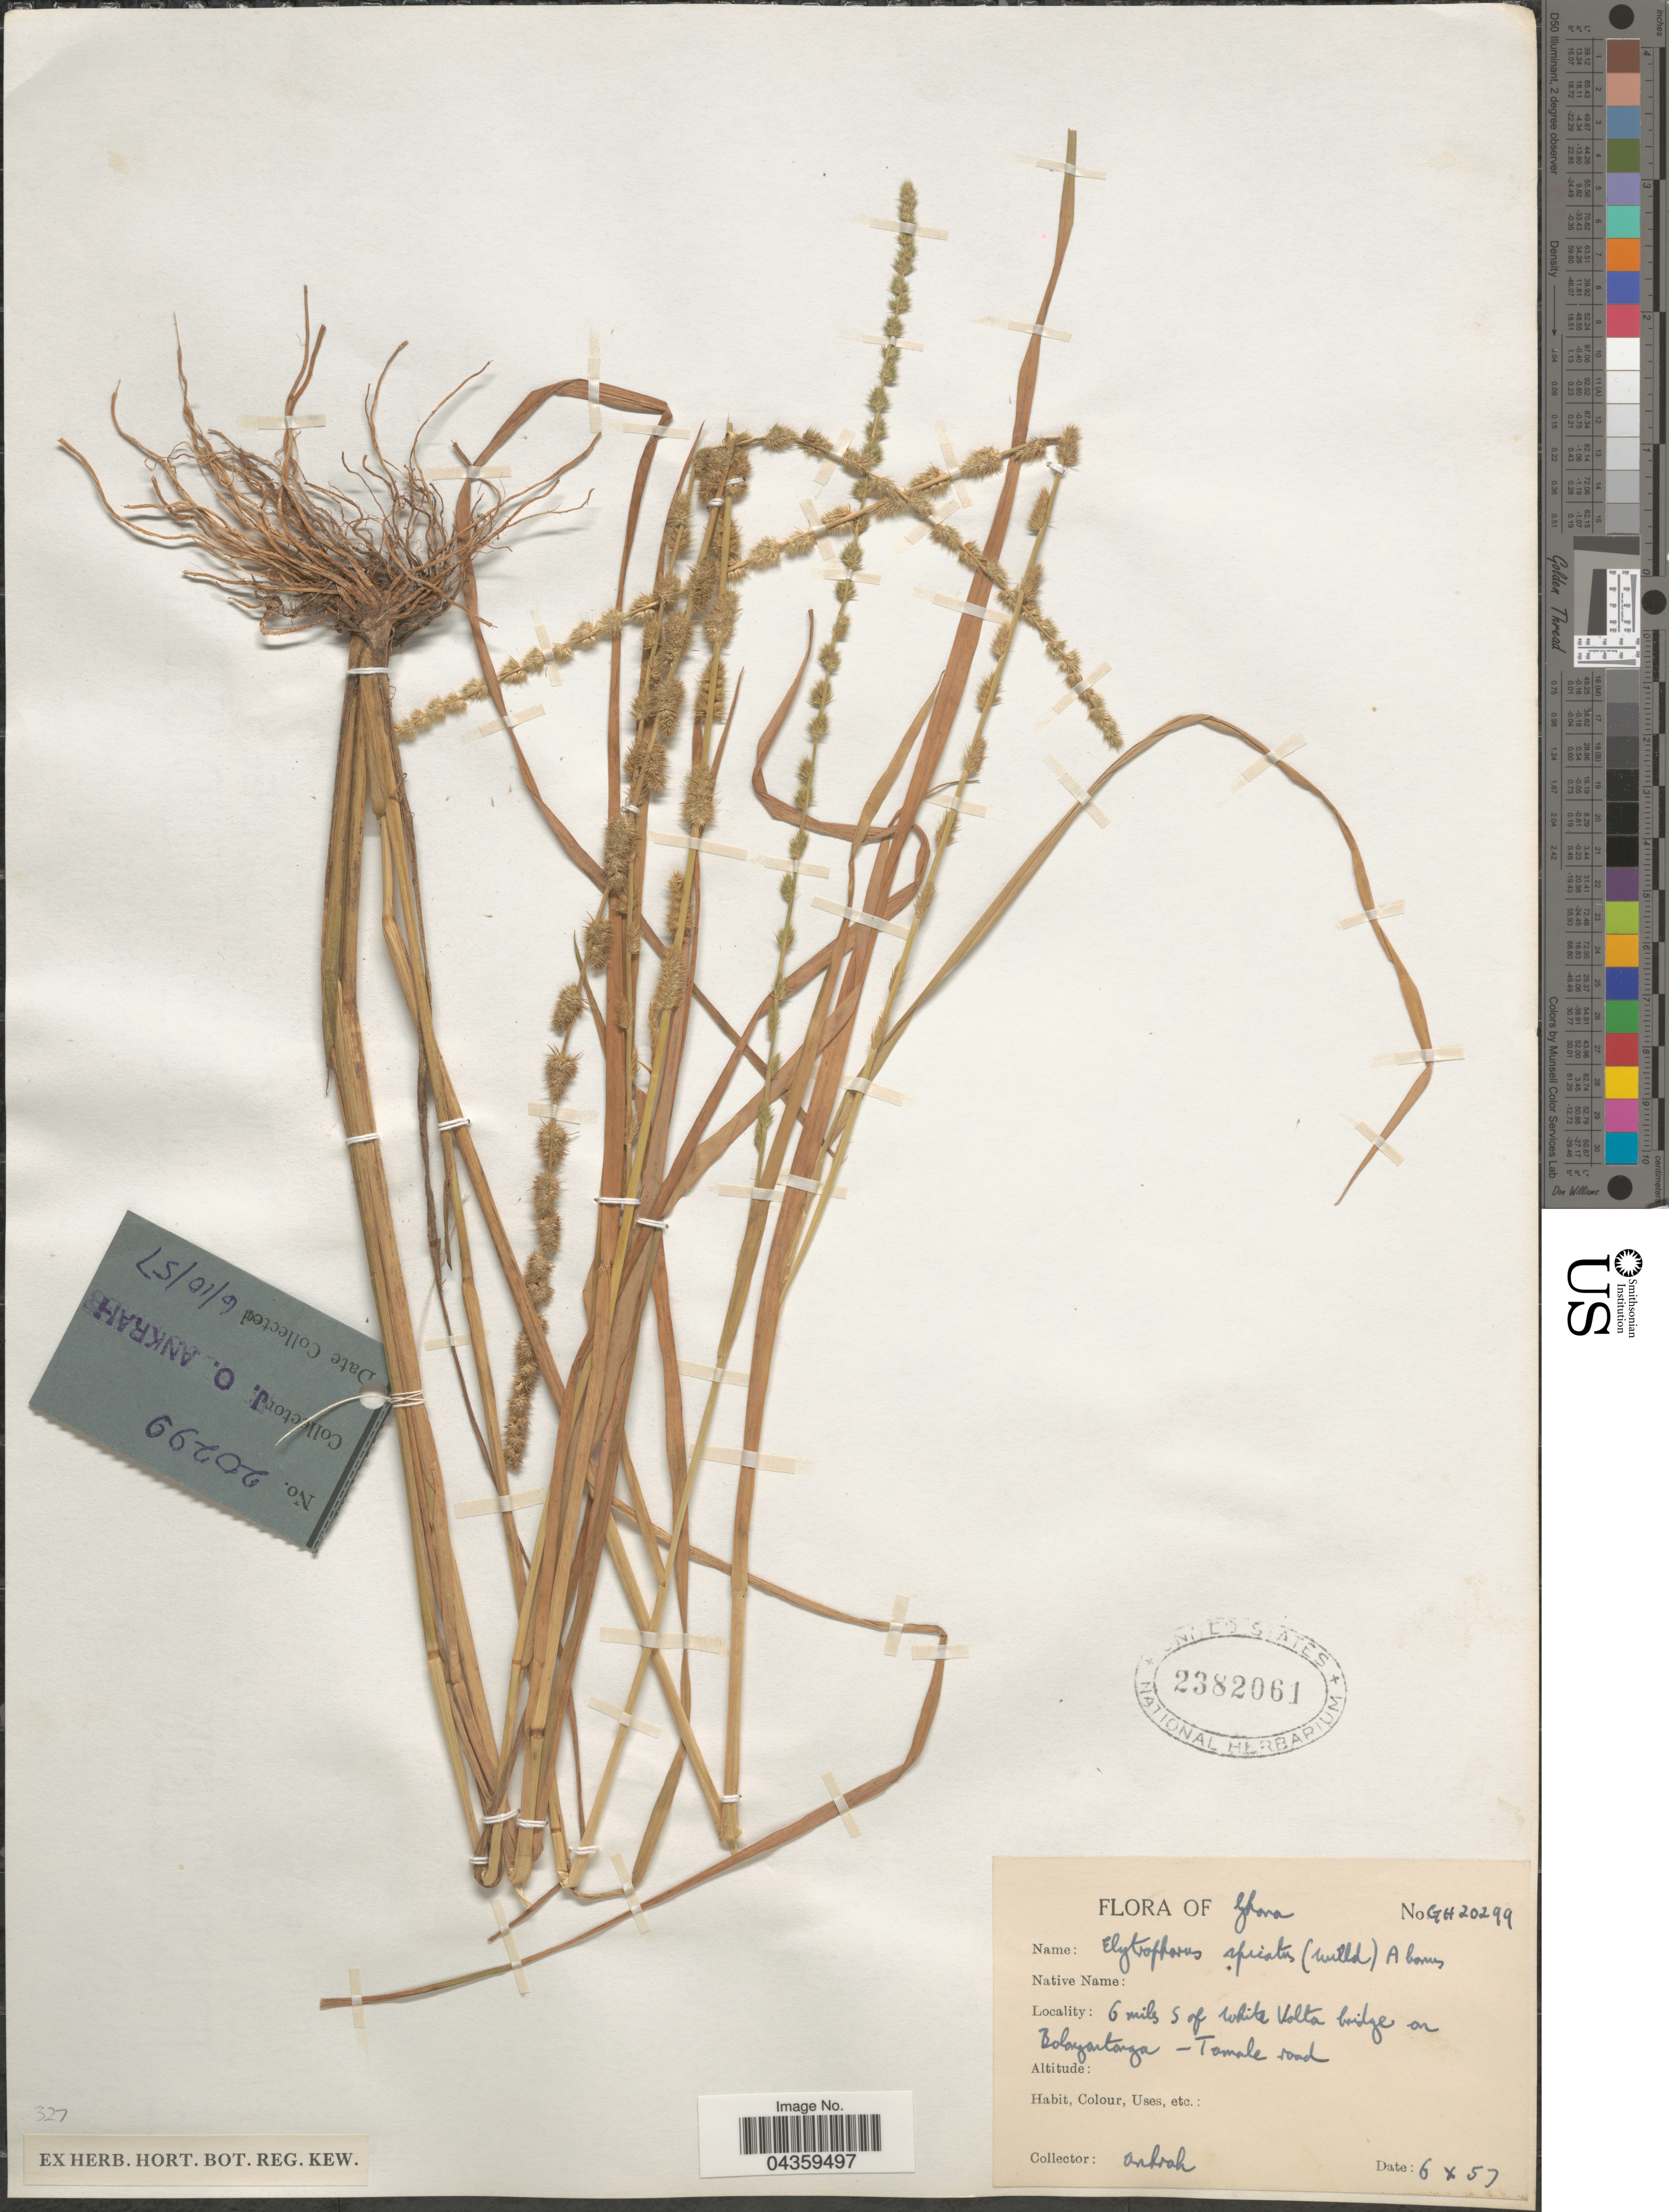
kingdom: Plantae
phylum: Tracheophyta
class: Liliopsida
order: Poales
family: Poaceae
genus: Elytrophorus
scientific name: Elytrophorus spicatus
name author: (Willd.) A. Camus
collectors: J. Ankrah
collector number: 20299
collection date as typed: Transcribed d/m/y: 6/10/57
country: Ghana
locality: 6 miles S of White Volta bridge on Bolagatanga - Tamale road.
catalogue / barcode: US 2382061